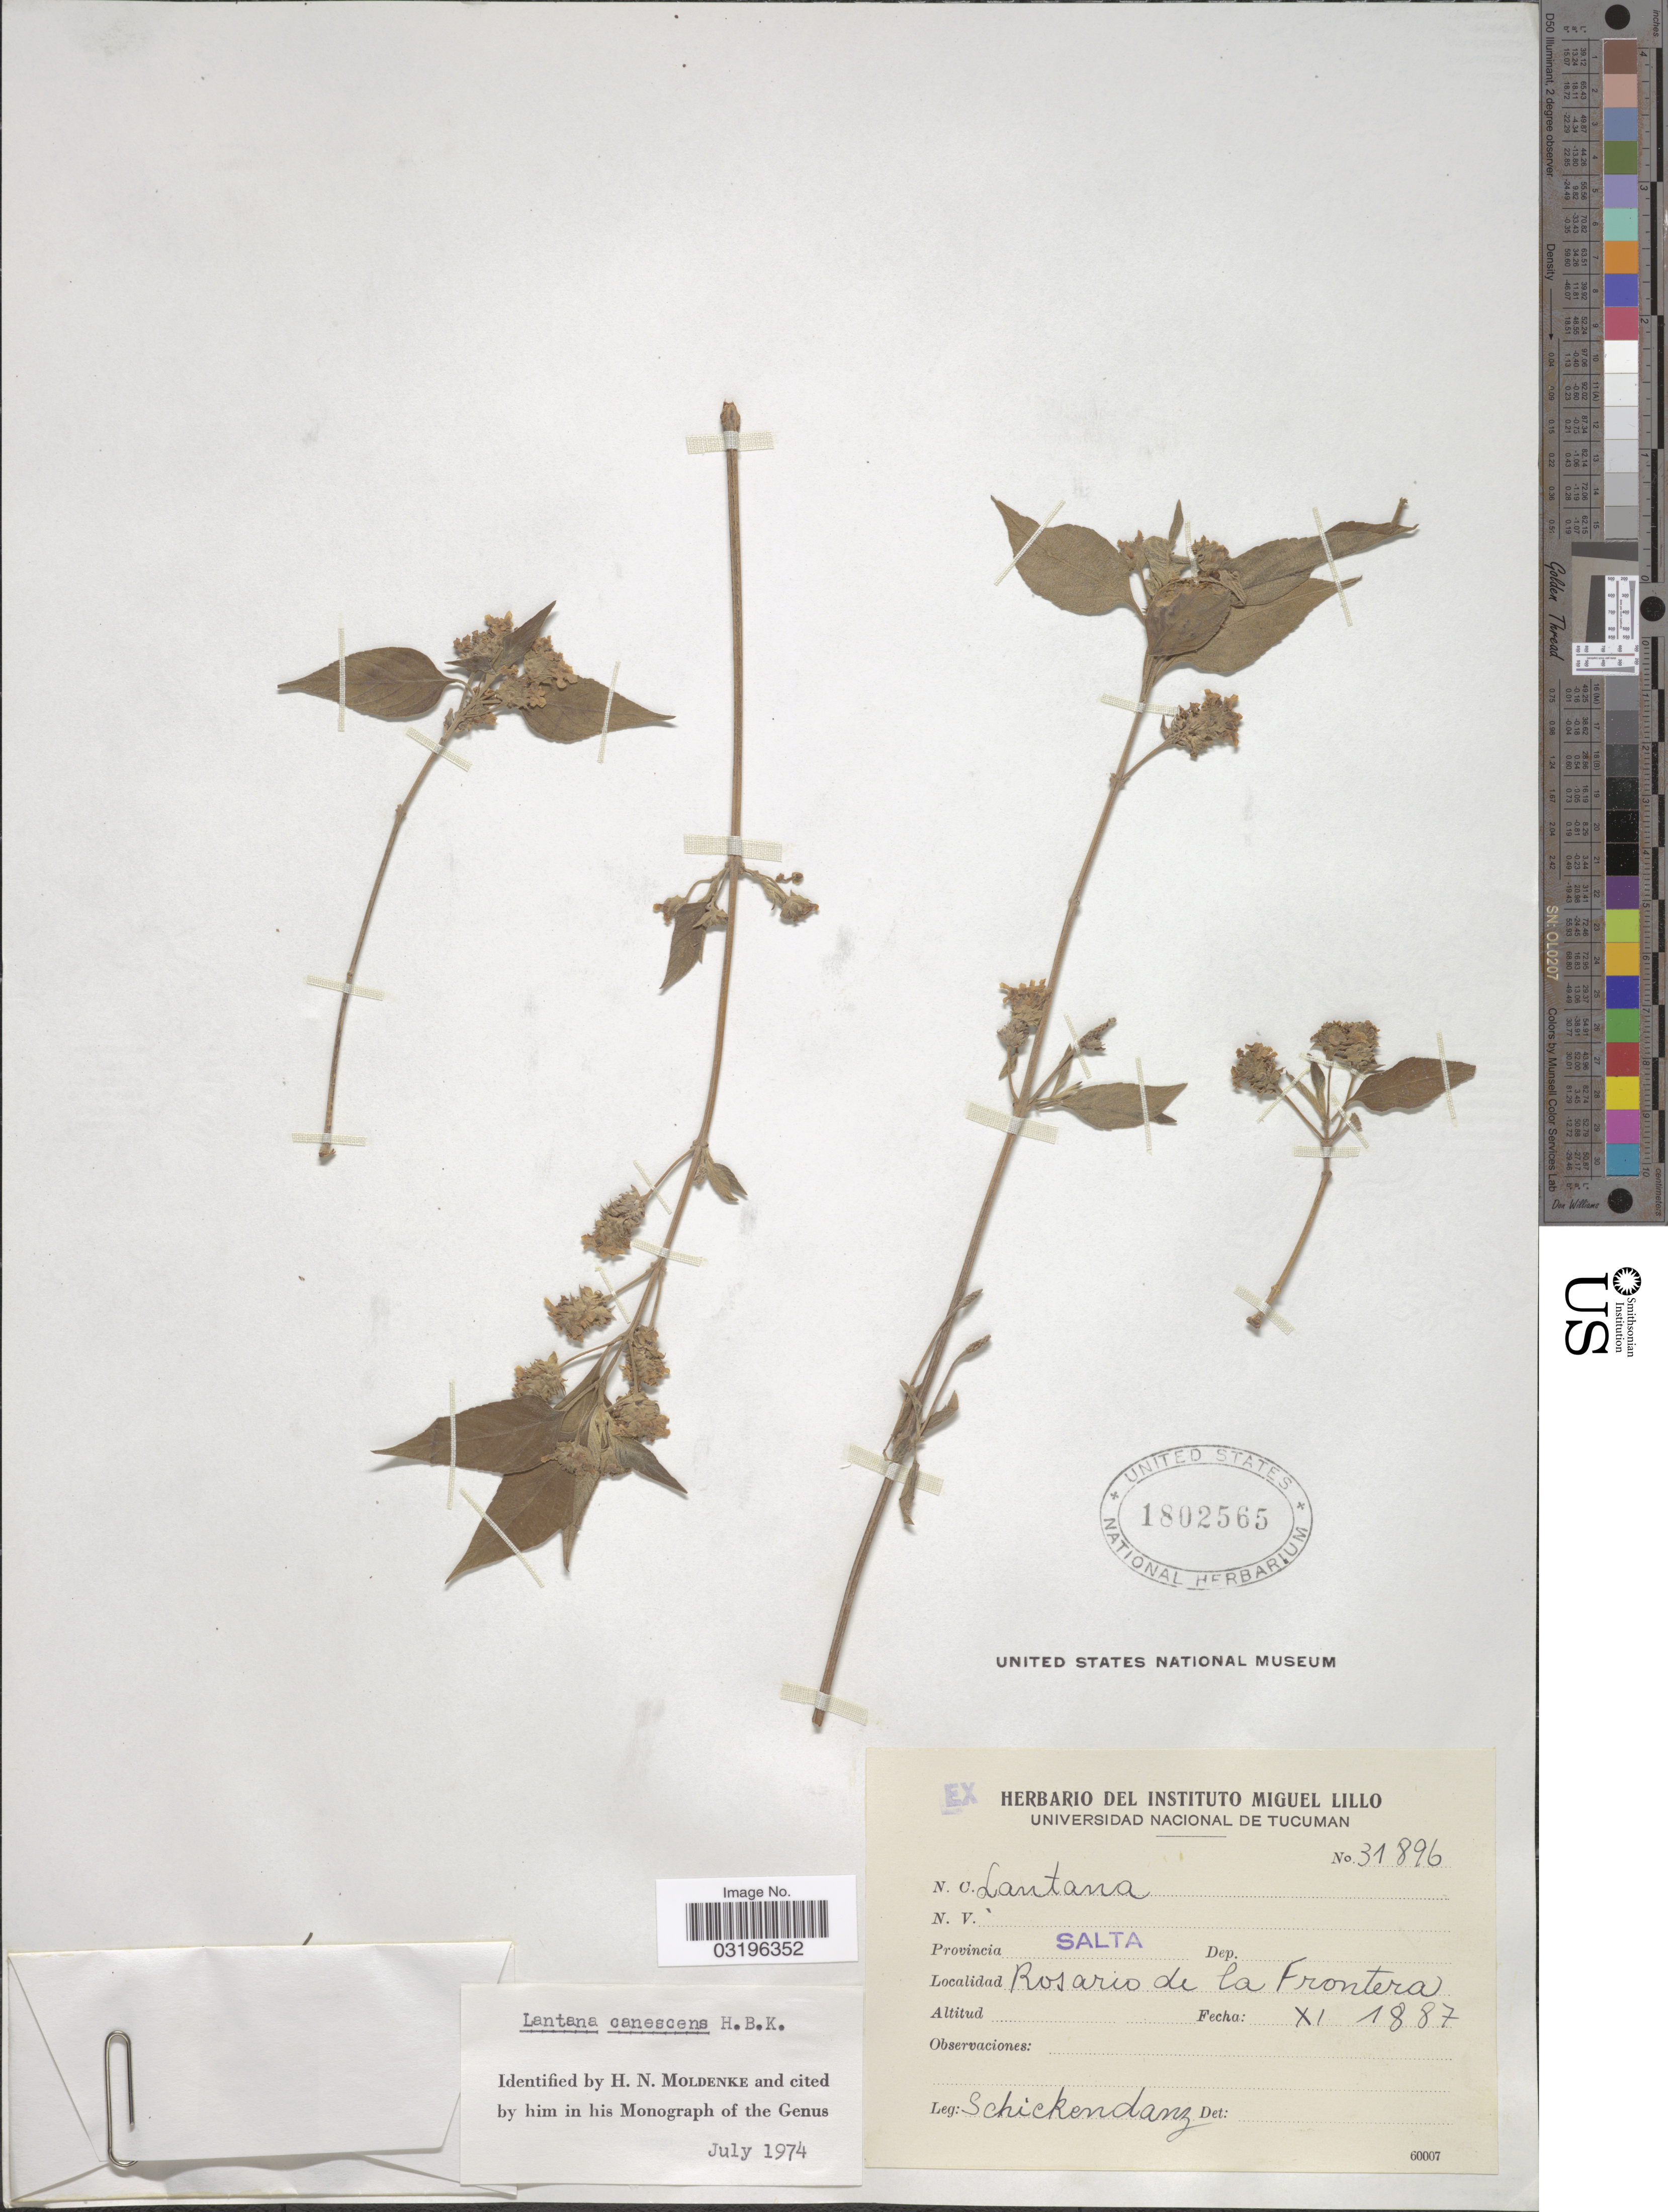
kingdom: Plantae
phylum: Tracheophyta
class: Magnoliopsida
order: Lamiales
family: Verbenaceae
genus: Lantana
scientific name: Lantana canescens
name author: Kunth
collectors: Schickendanz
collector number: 31896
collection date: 1887-11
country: Argentina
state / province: Salta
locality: Rosario de la Frontera.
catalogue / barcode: US 1802565